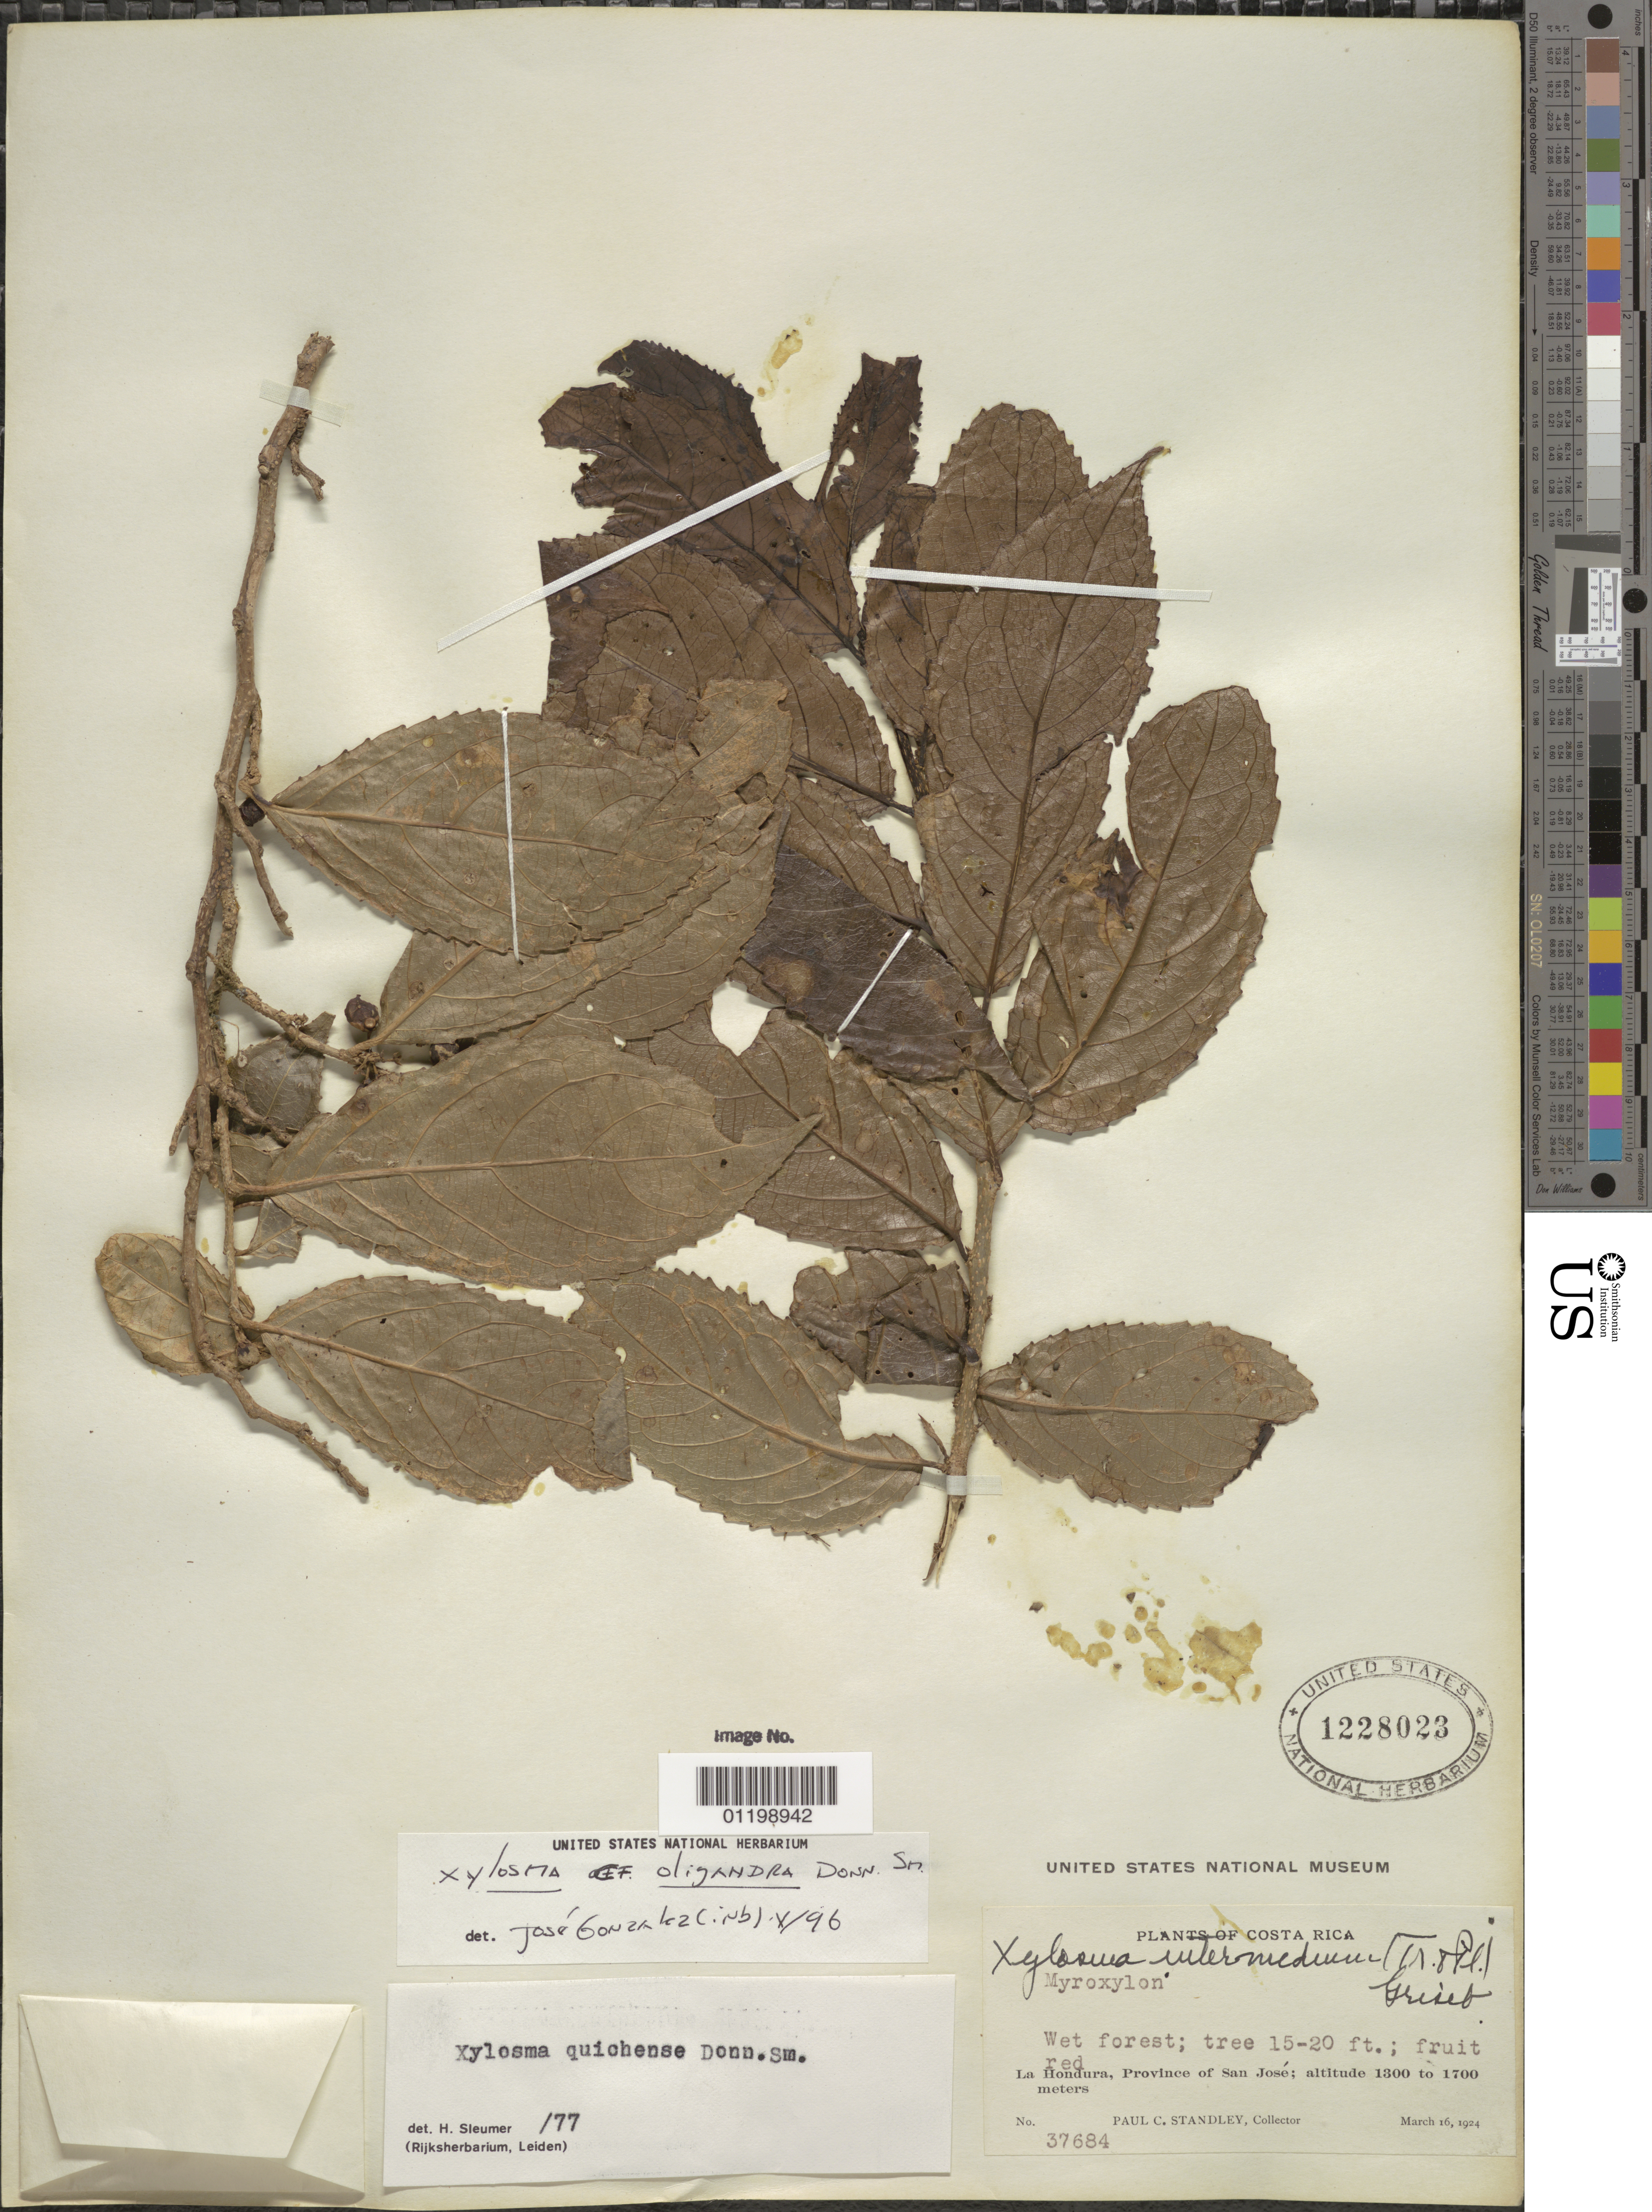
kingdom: Plantae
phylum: Tracheophyta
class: Magnoliopsida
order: Malpighiales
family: Salicaceae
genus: Xylosma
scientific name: Xylosma oligandra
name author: Donn. Sm.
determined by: González, J.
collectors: P. C. Standley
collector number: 37684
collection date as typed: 16 Mar 1924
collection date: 1924-03-16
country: Costa Rica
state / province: San José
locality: La Hondura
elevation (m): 1300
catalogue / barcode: US 1228023